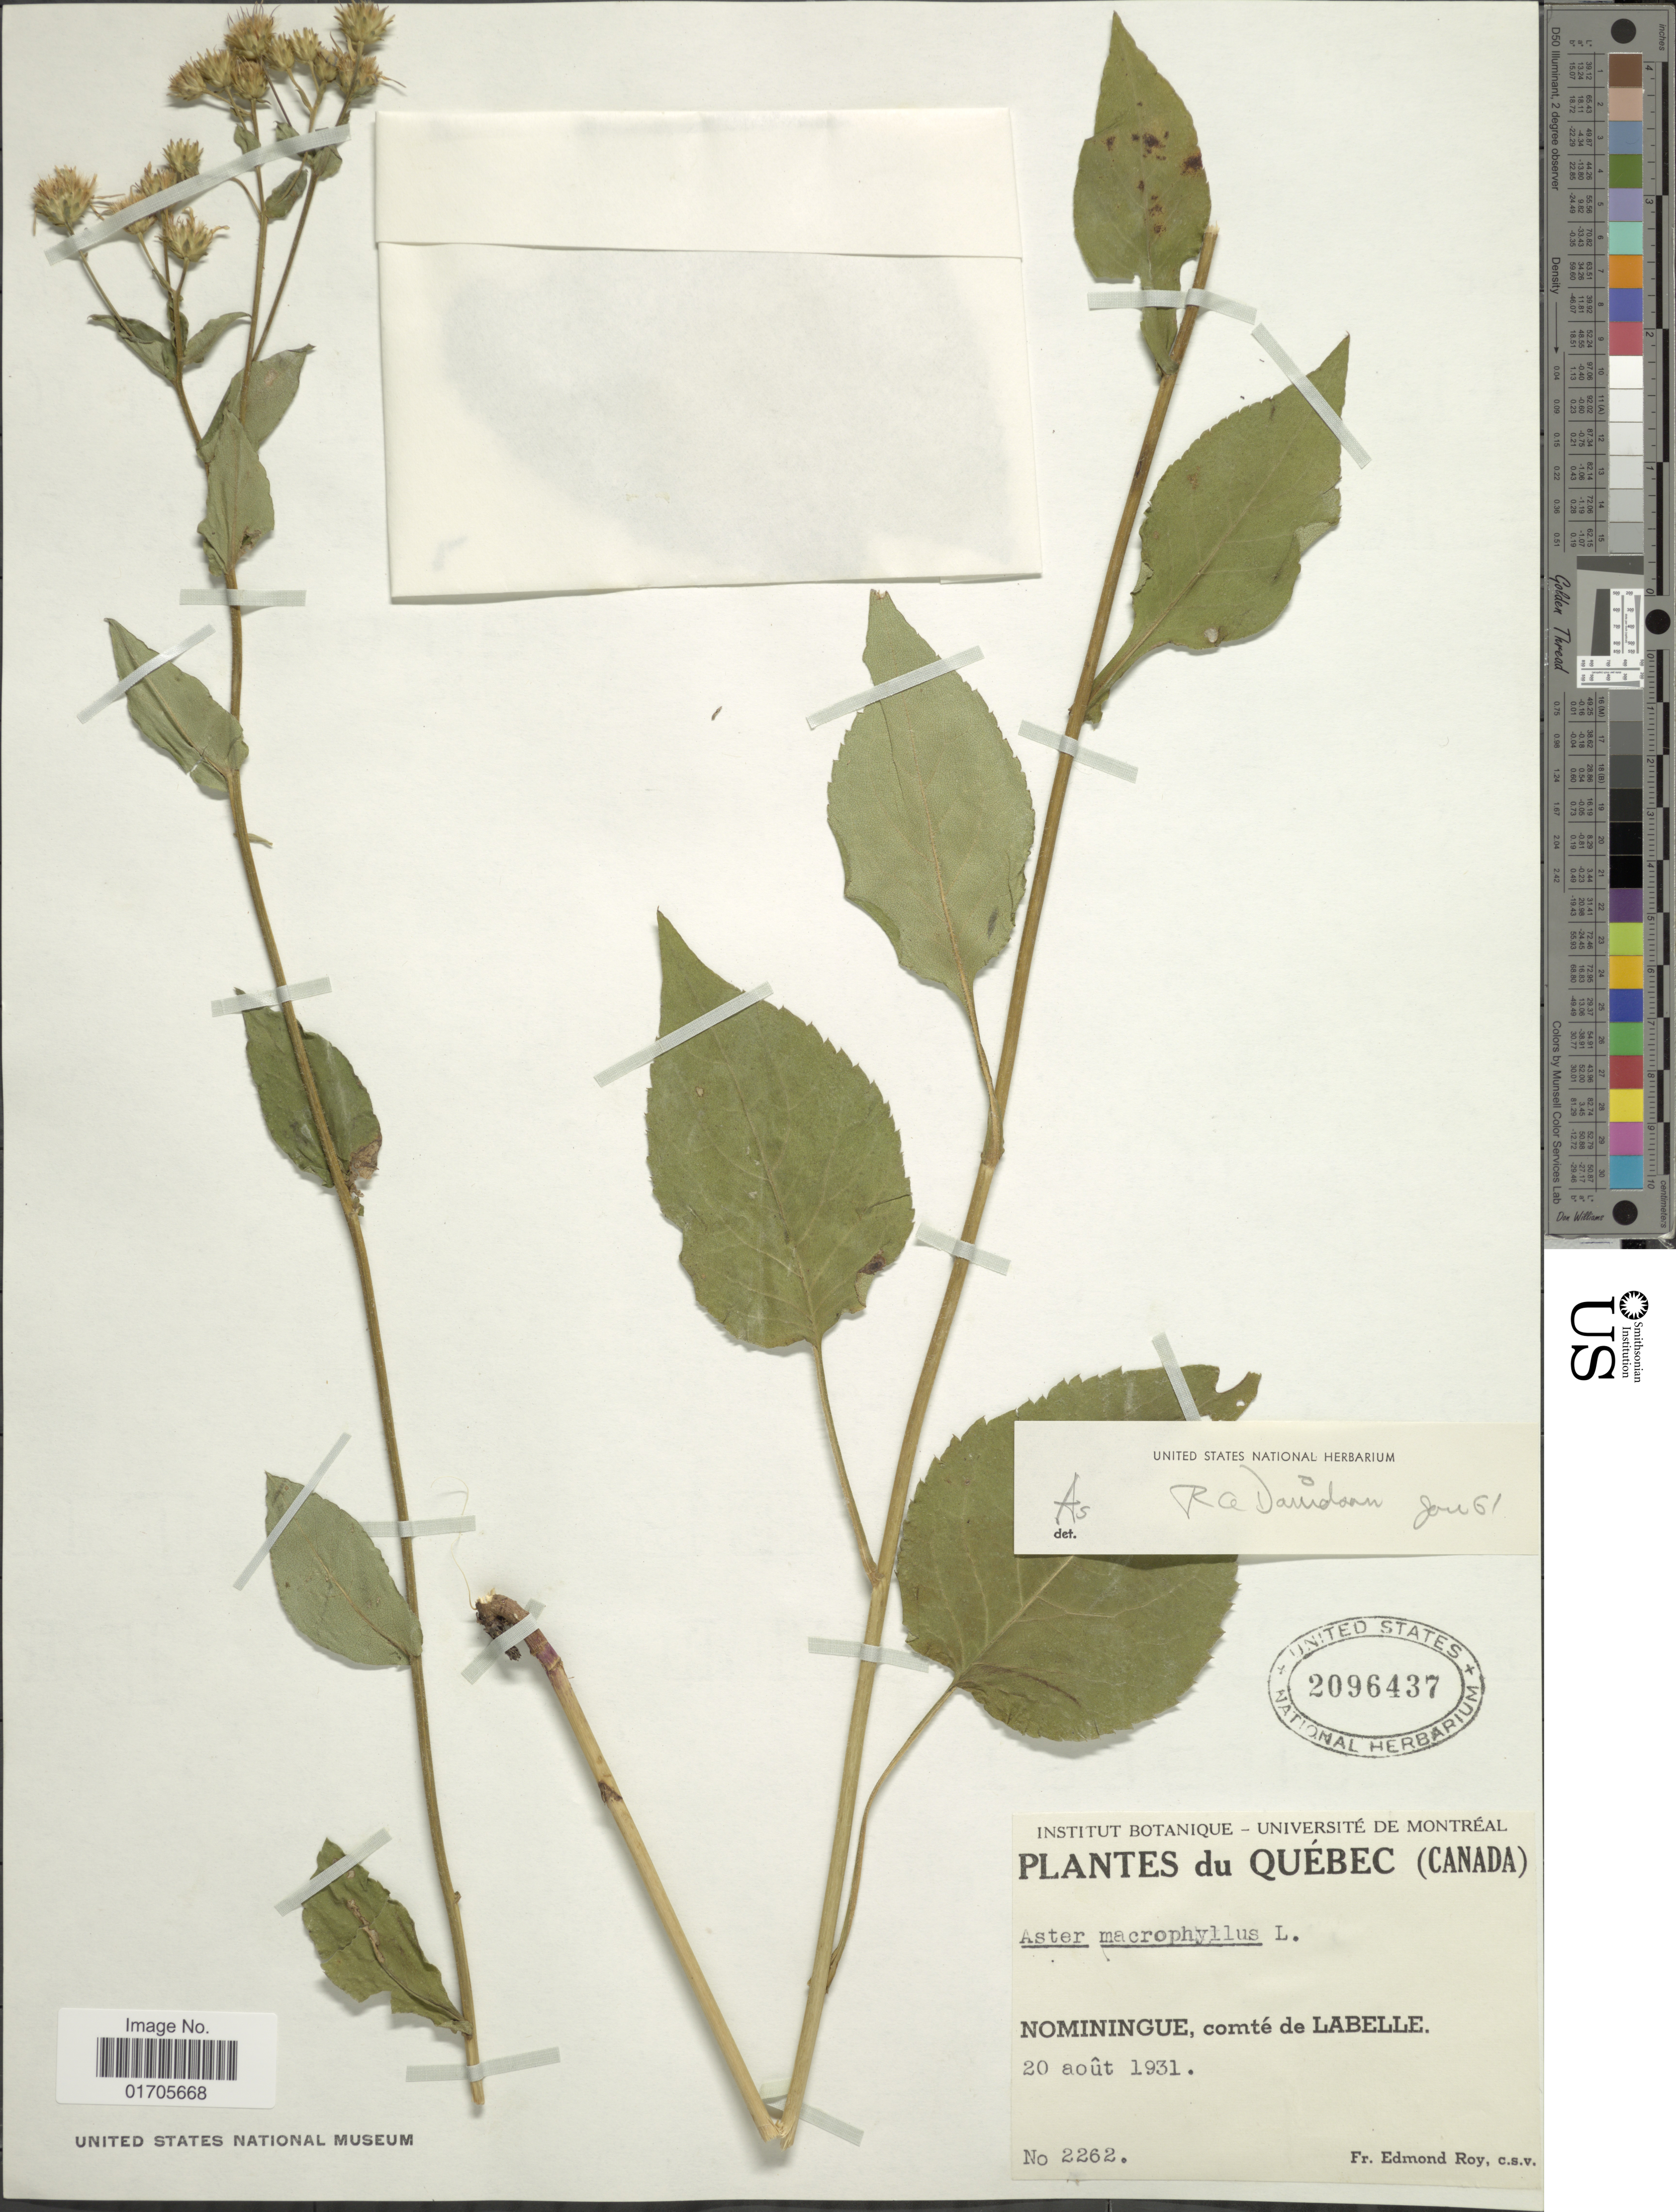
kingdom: Plantae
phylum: Tracheophyta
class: Magnoliopsida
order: Asterales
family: Asteraceae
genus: Eurybia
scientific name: Eurybia macrophylla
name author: (L.) Cass.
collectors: E. Roy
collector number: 2262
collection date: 1931-08-20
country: Canada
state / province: Quebec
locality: Québec (Canada). Nominingue, comté de Labelle.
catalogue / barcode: US 2096437